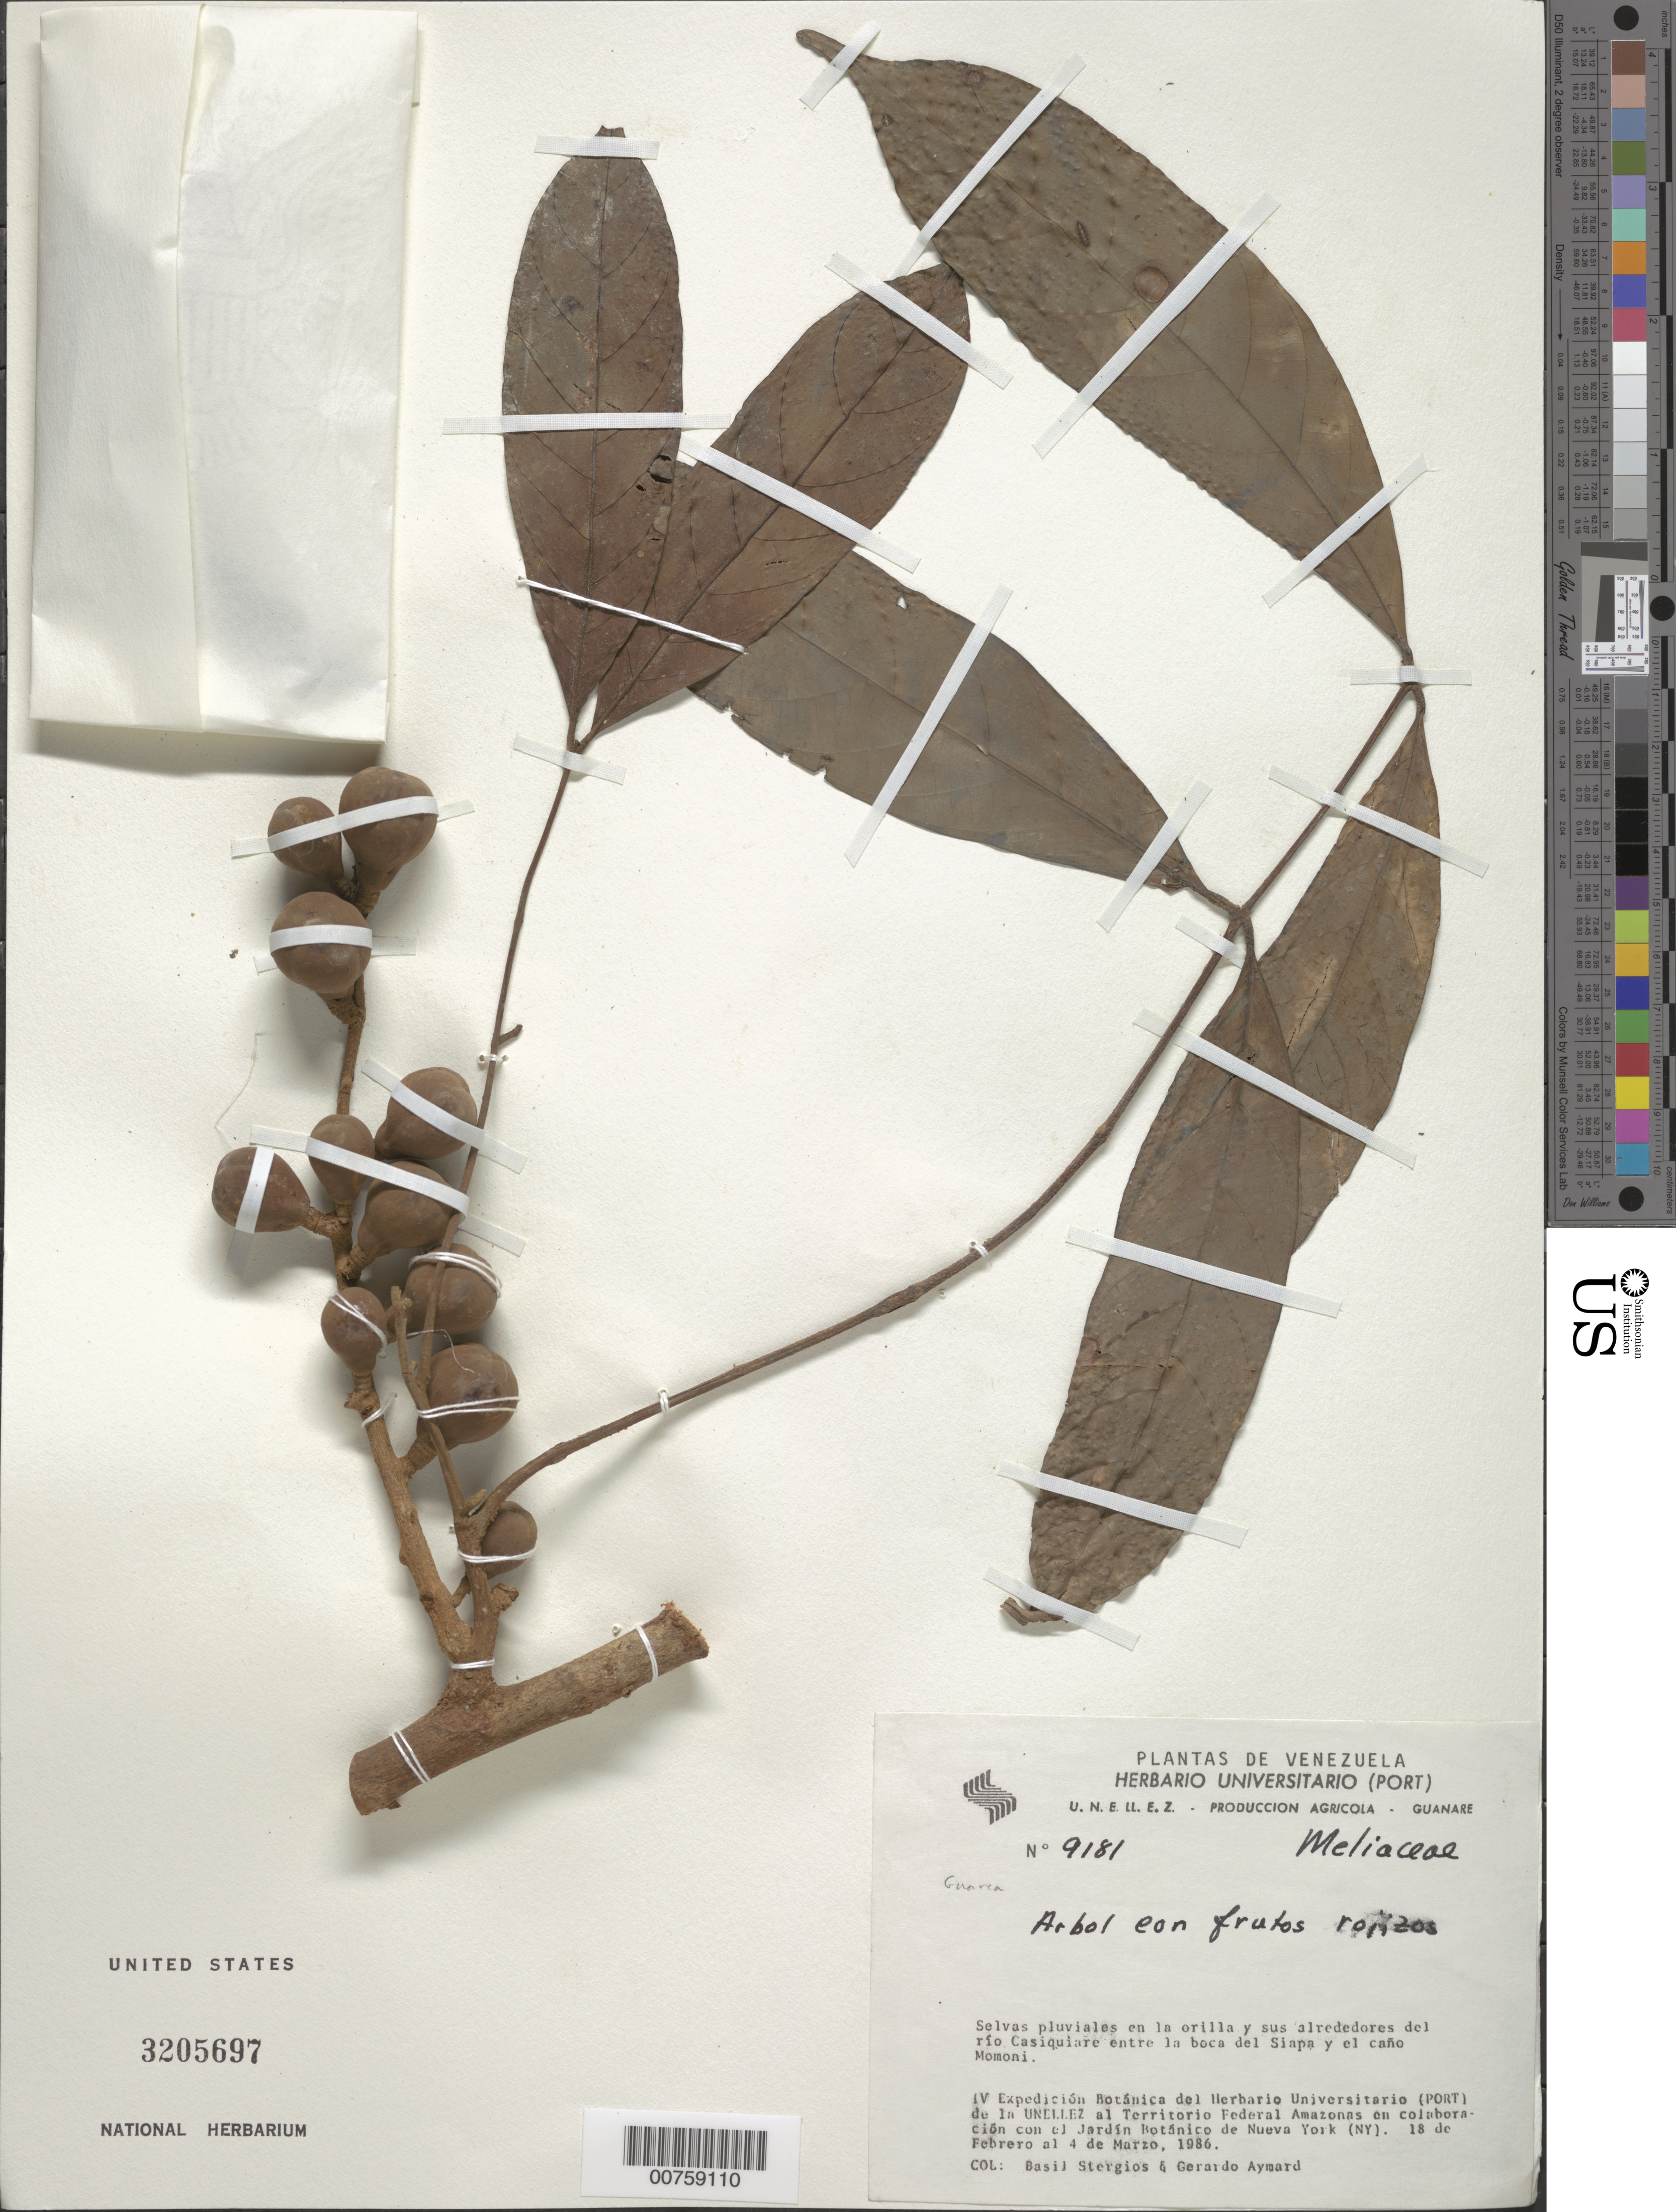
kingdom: Plantae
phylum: Tracheophyta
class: Magnoliopsida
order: Sapindales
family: Meliaceae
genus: Guarea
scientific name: Guarea sp.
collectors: B. G. Stergios & G. A. Aymard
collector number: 9181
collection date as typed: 18-Feb-86 to 4-Mar-86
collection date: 1986-02-18/1986-03-04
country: Venezuela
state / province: Amazonas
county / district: Río Negro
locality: Río Casiquiare, entre la boca del Siapa y el Caño Momoni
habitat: Selvas pluvialses de la orilla y sus alrededores del río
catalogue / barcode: US 3205697